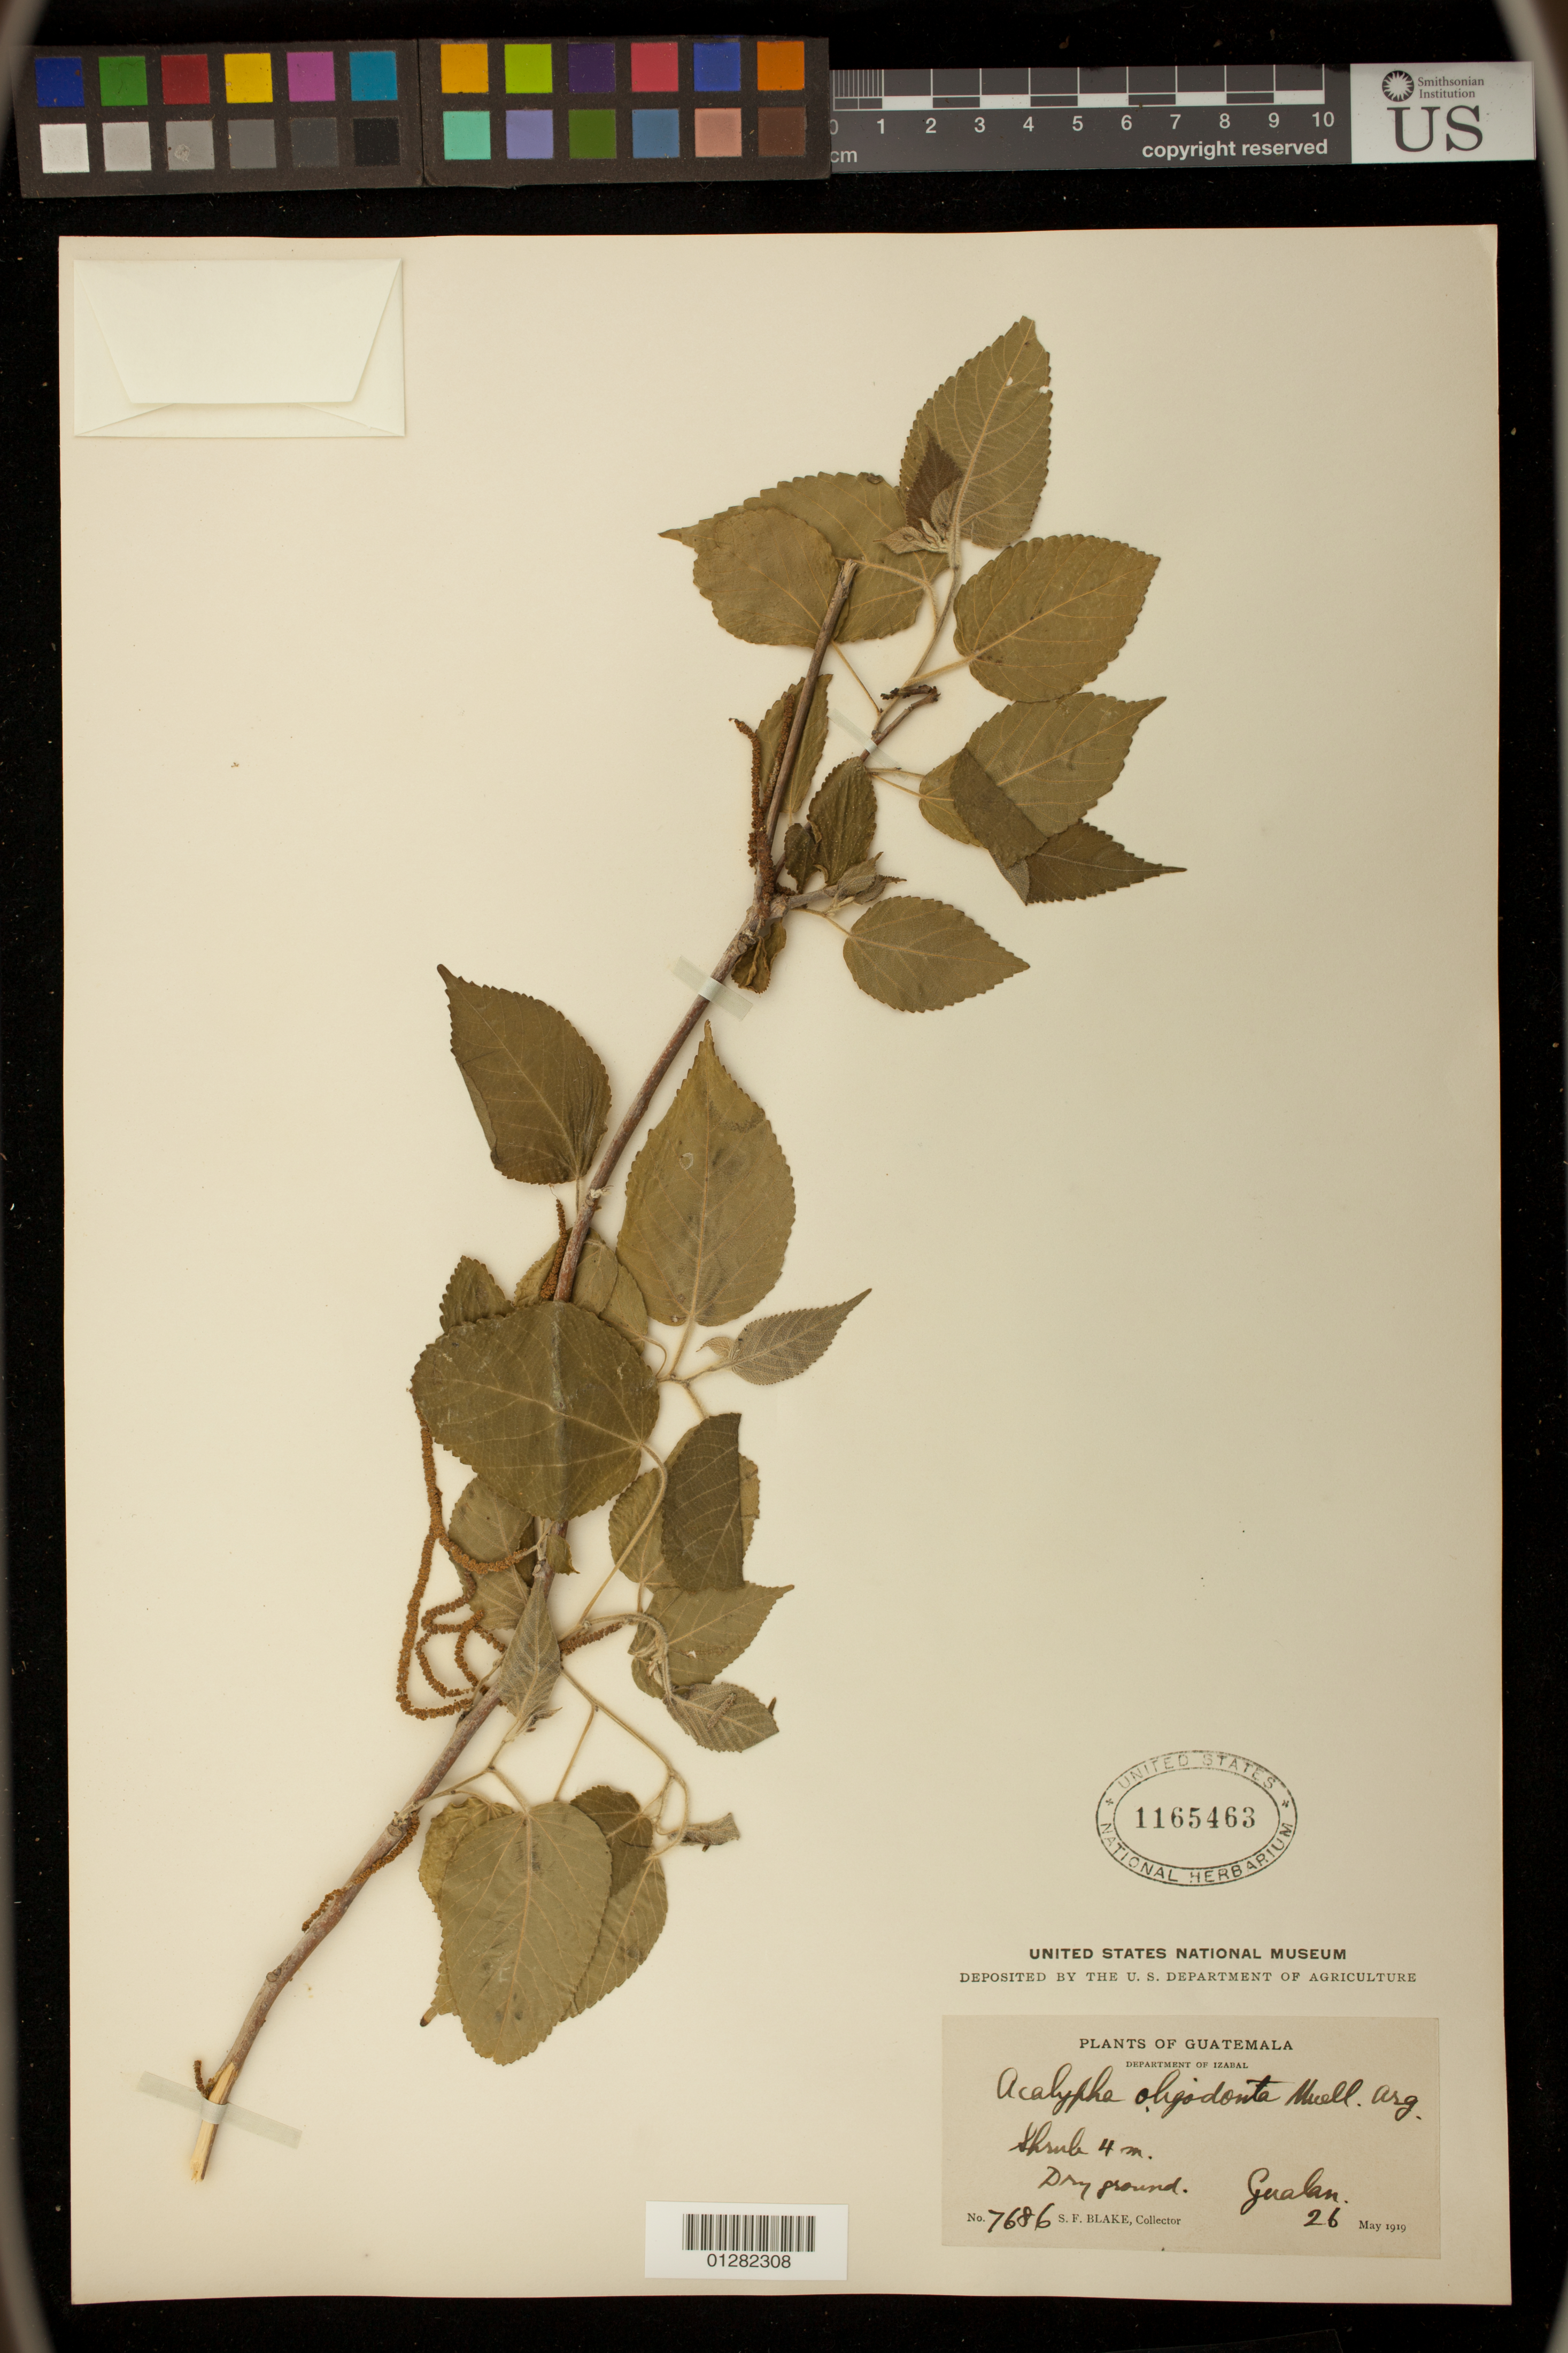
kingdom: Plantae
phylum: Tracheophyta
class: Magnoliopsida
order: Malpighiales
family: Euphorbiaceae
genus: Acalypha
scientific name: Acalypha oligodonta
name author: Müll. Arg.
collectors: R. Moran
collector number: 7686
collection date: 1919-05-26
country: Guatemala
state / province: Zacapa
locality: Gualan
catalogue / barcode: US 1165463